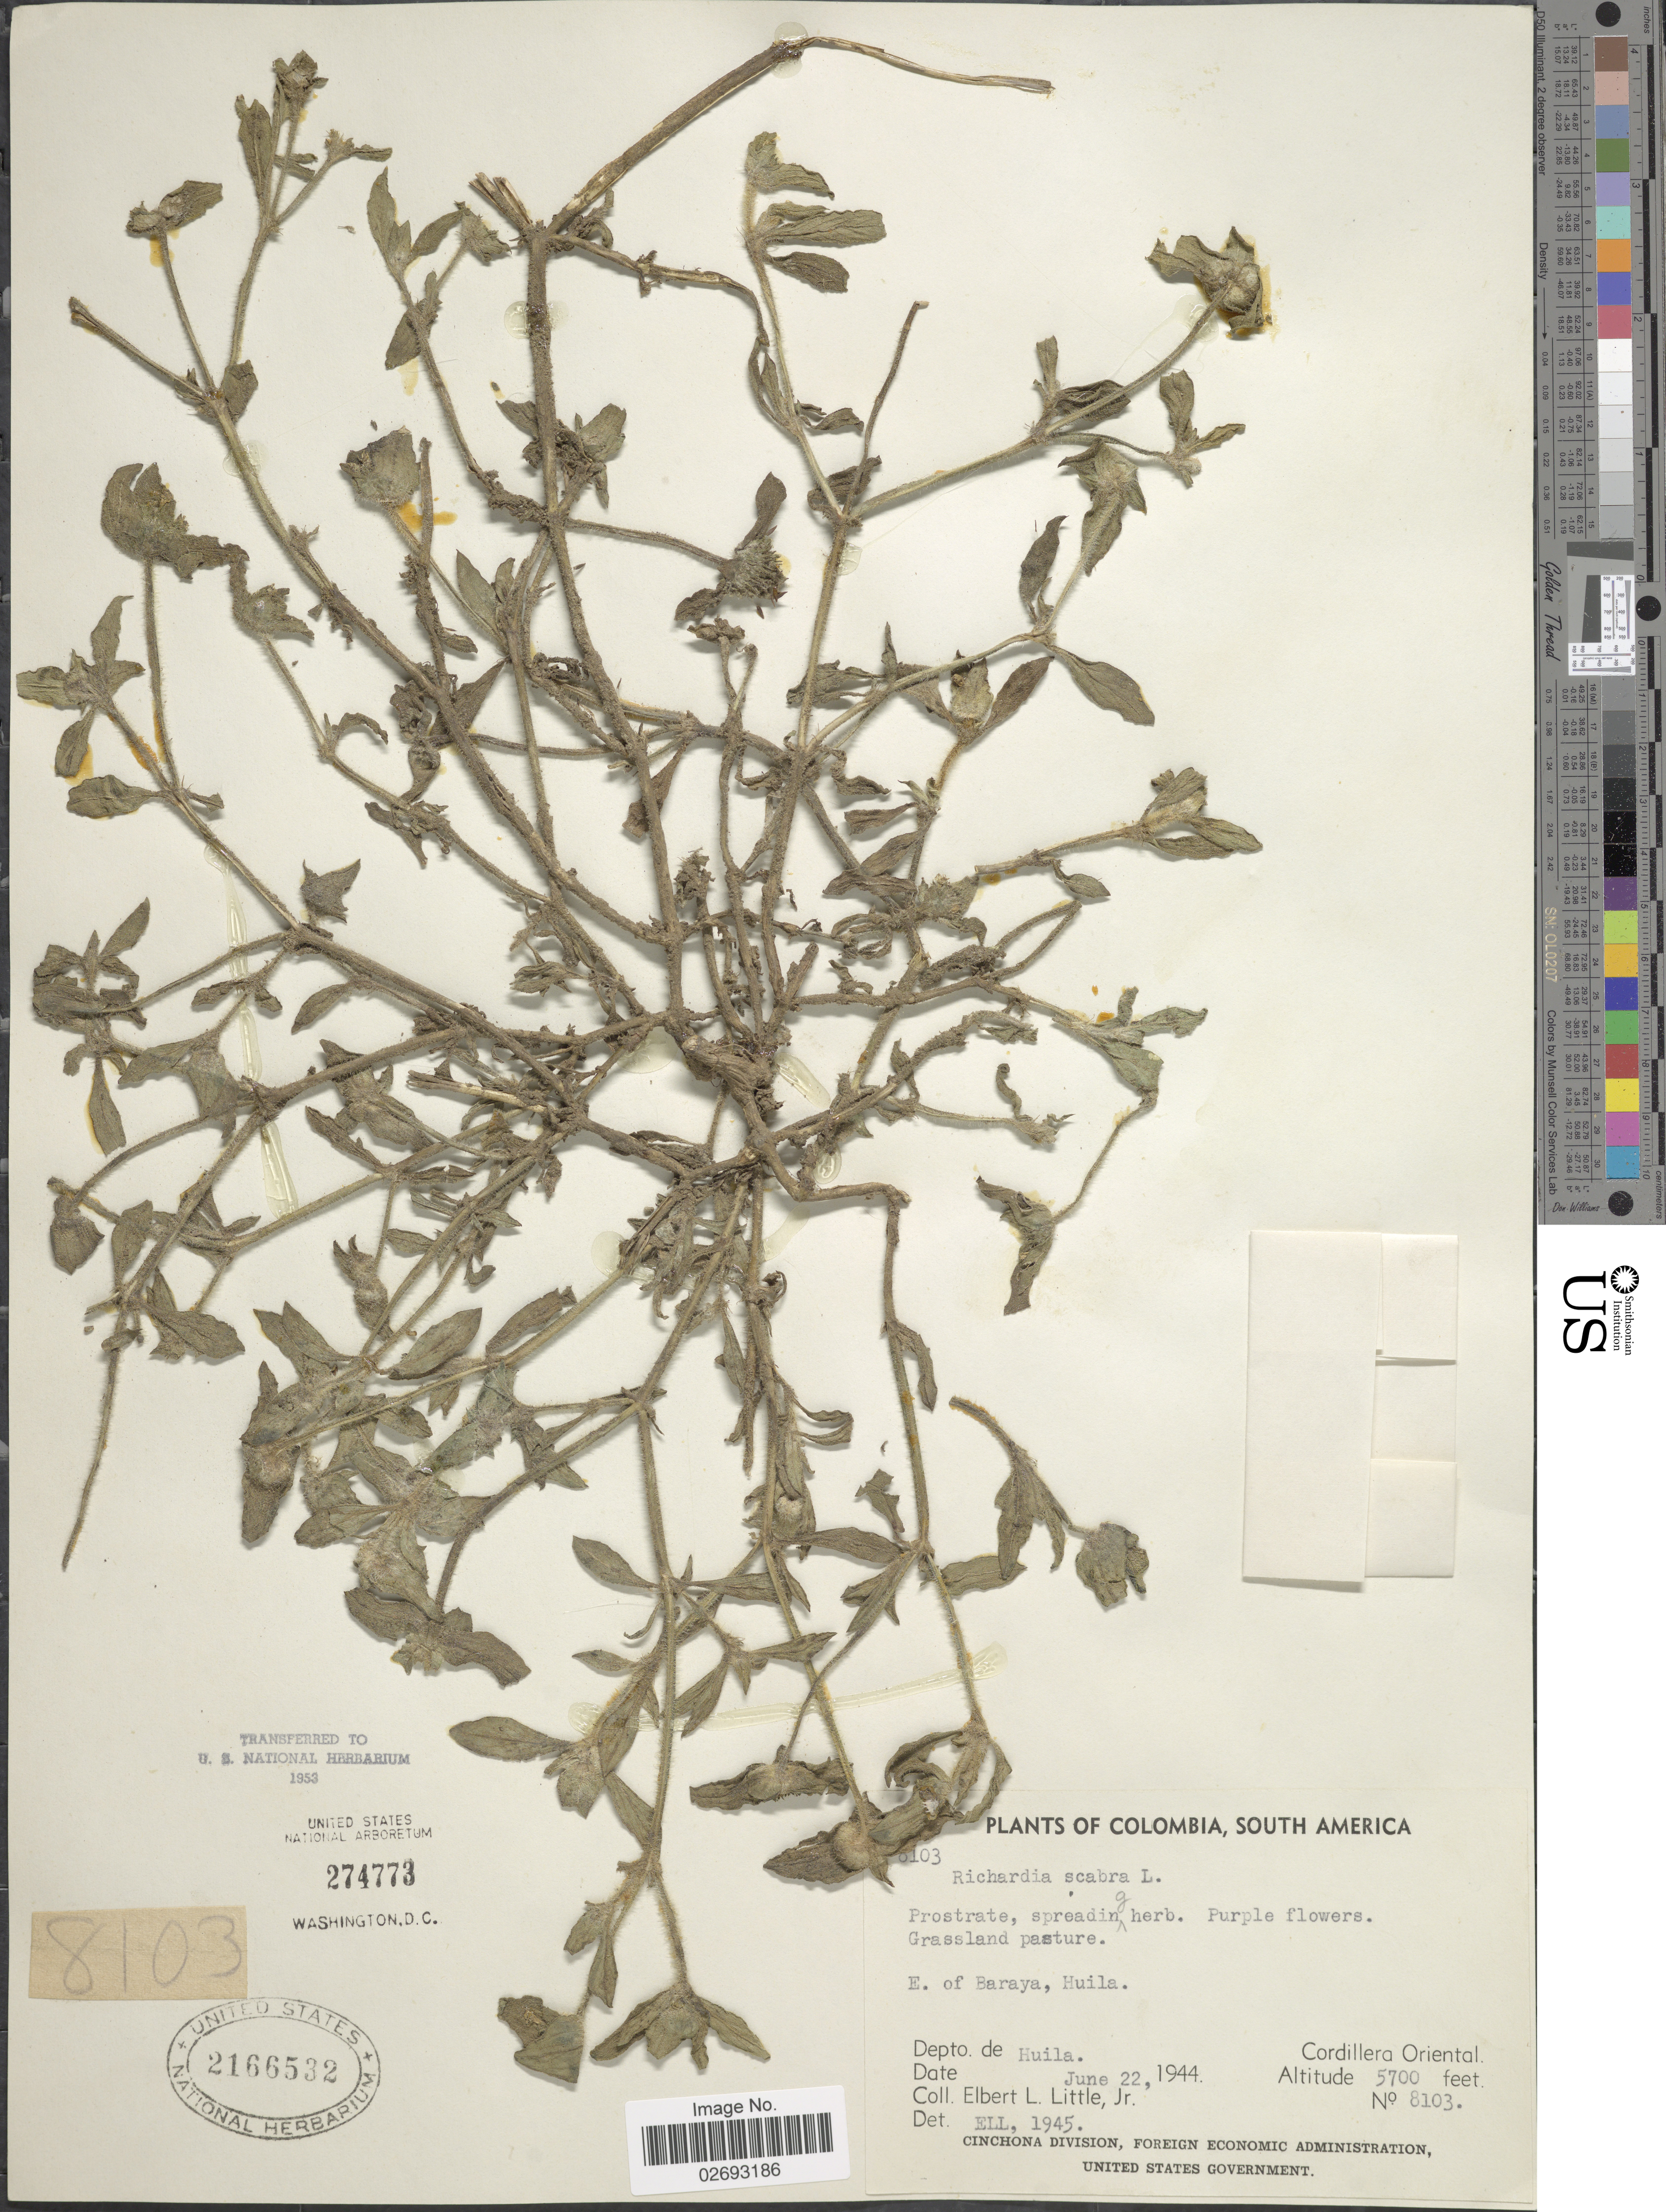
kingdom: Plantae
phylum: Tracheophyta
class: Magnoliopsida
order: Gentianales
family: Rubiaceae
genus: Richardia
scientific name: Richardia scabra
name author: L.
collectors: E. L. Little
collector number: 8103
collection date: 1944-06-22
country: Colombia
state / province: Huila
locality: E. of Baraya, Huila. Cordillera Oriental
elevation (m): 1737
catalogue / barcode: US 2166532